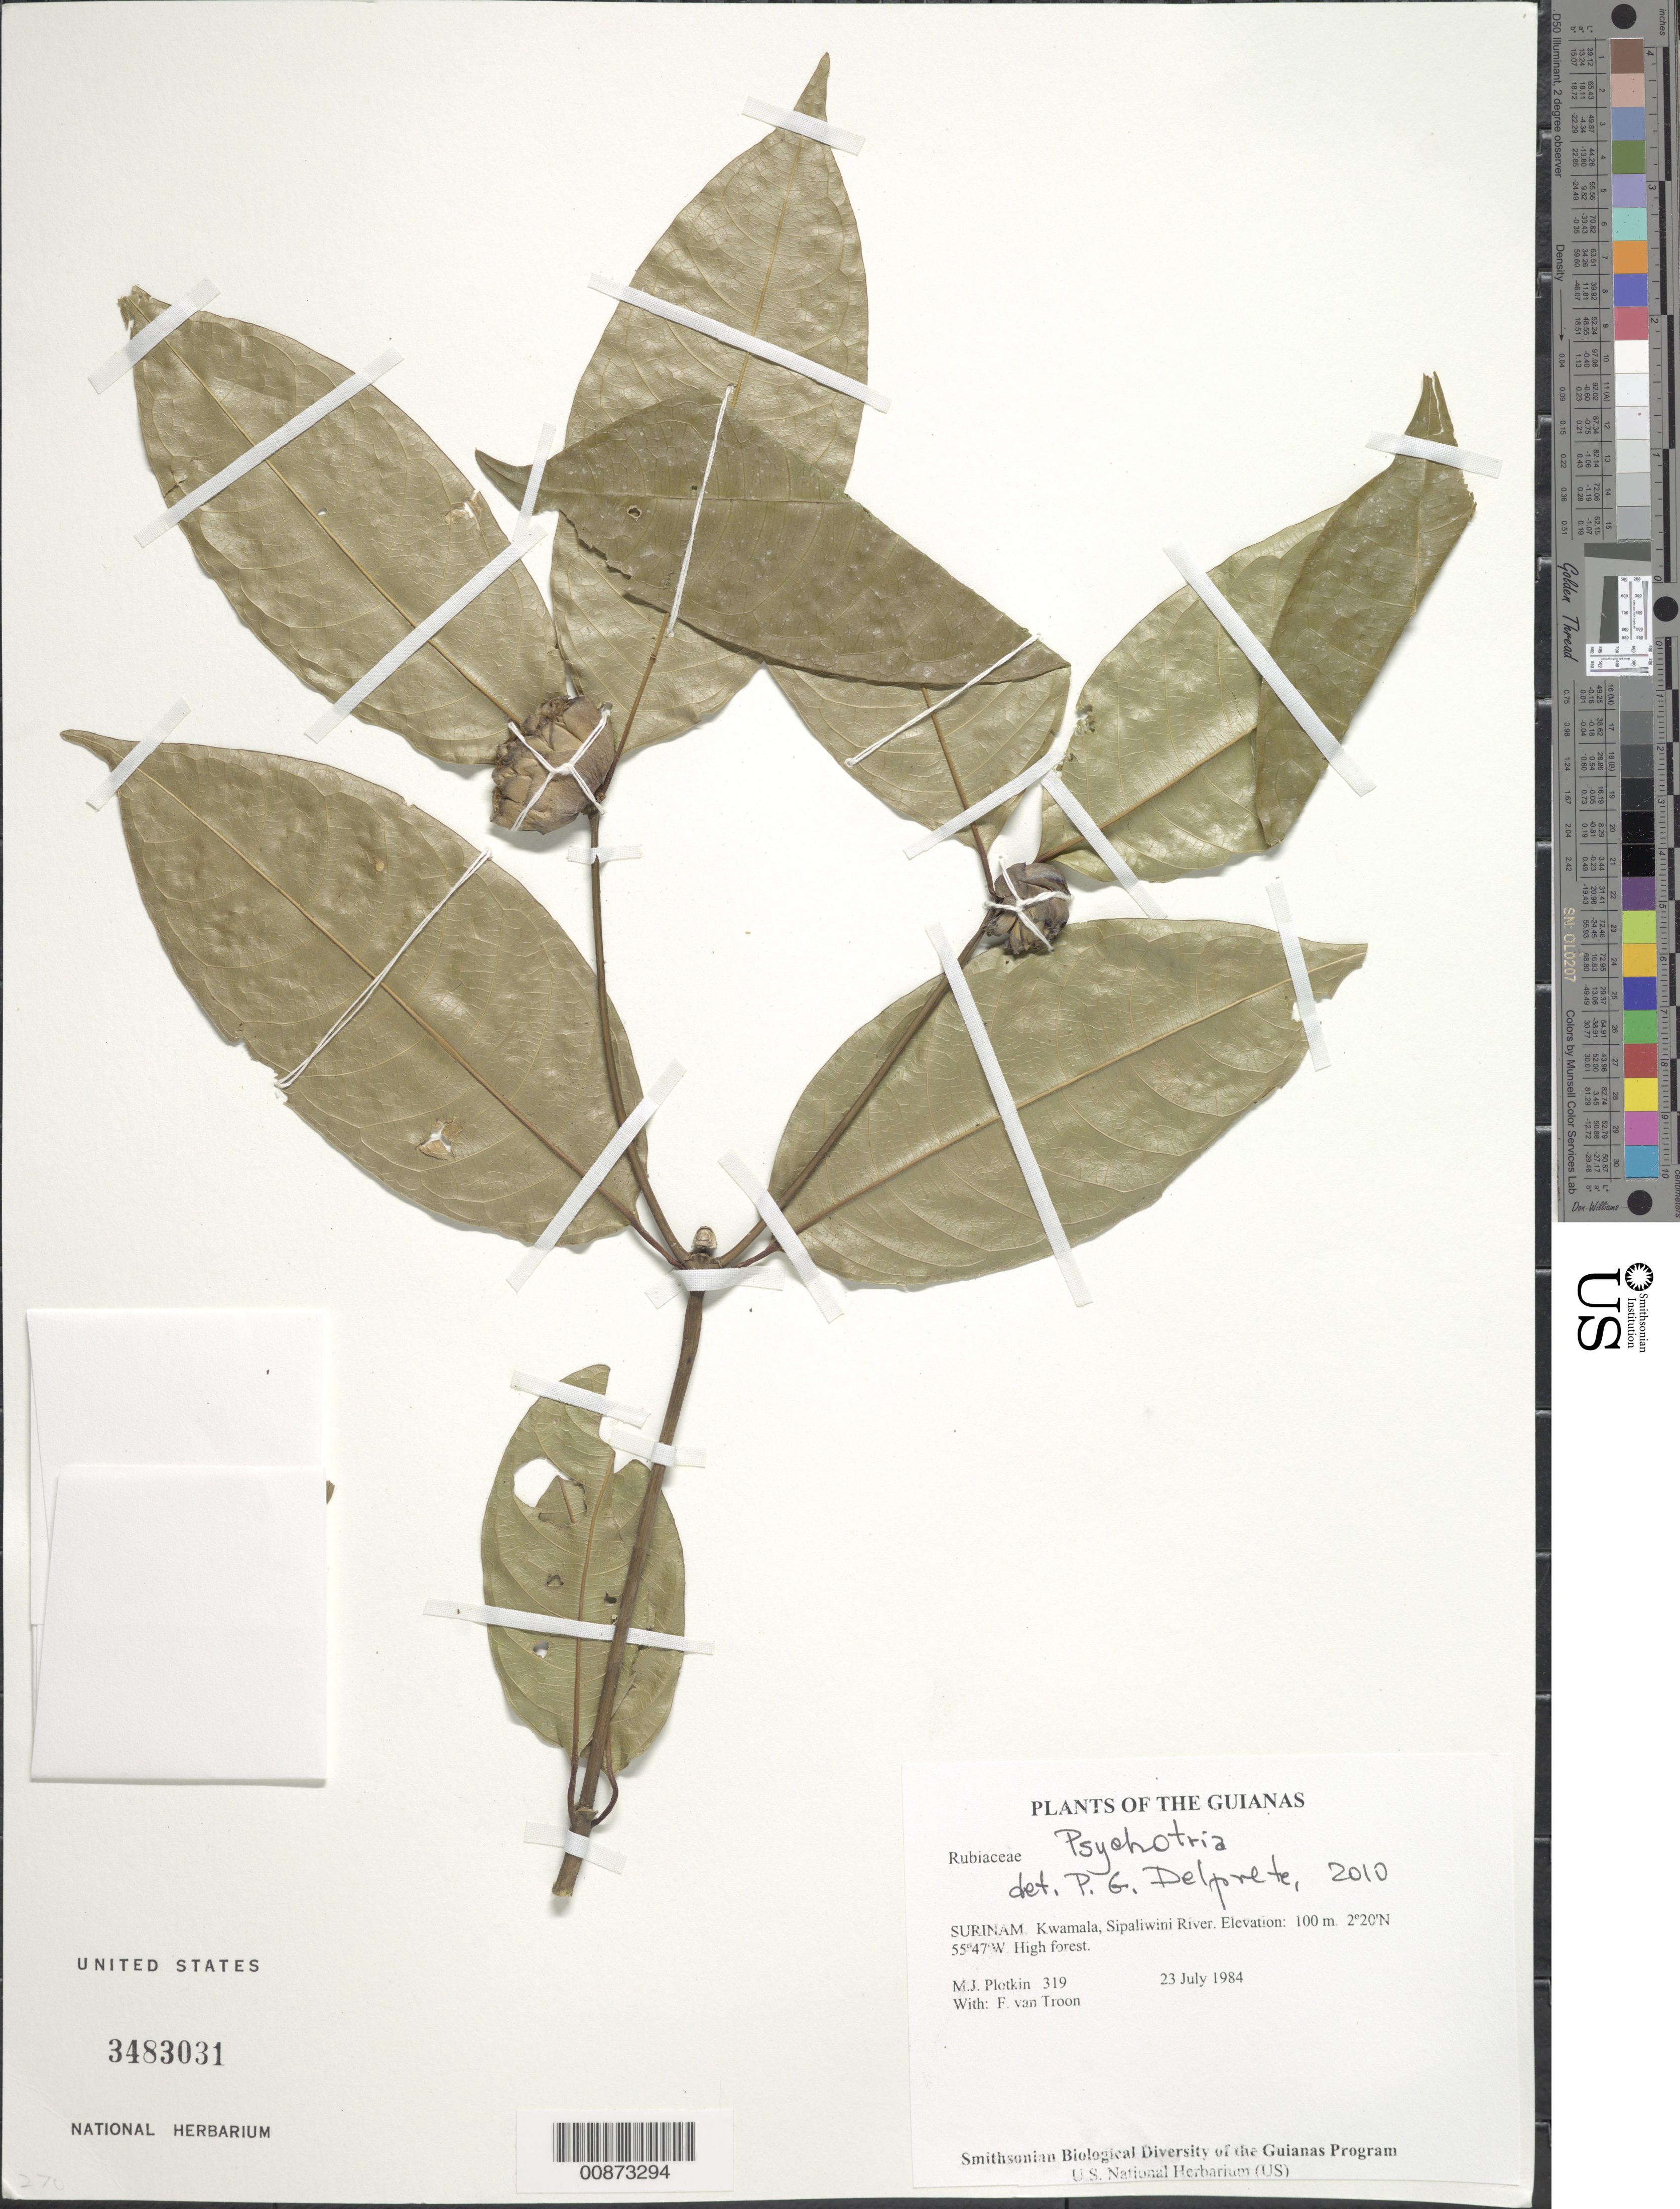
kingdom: Plantae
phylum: Tracheophyta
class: Magnoliopsida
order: Gentianales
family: Rubiaceae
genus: Psychotria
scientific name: Psychotria sp.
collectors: M. Plotkin & F. Van Troon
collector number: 319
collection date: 1984-07-23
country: Suriname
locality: Guianas. Surinam. Kwamala, Sipaliwini River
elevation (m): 100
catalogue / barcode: US 3483031